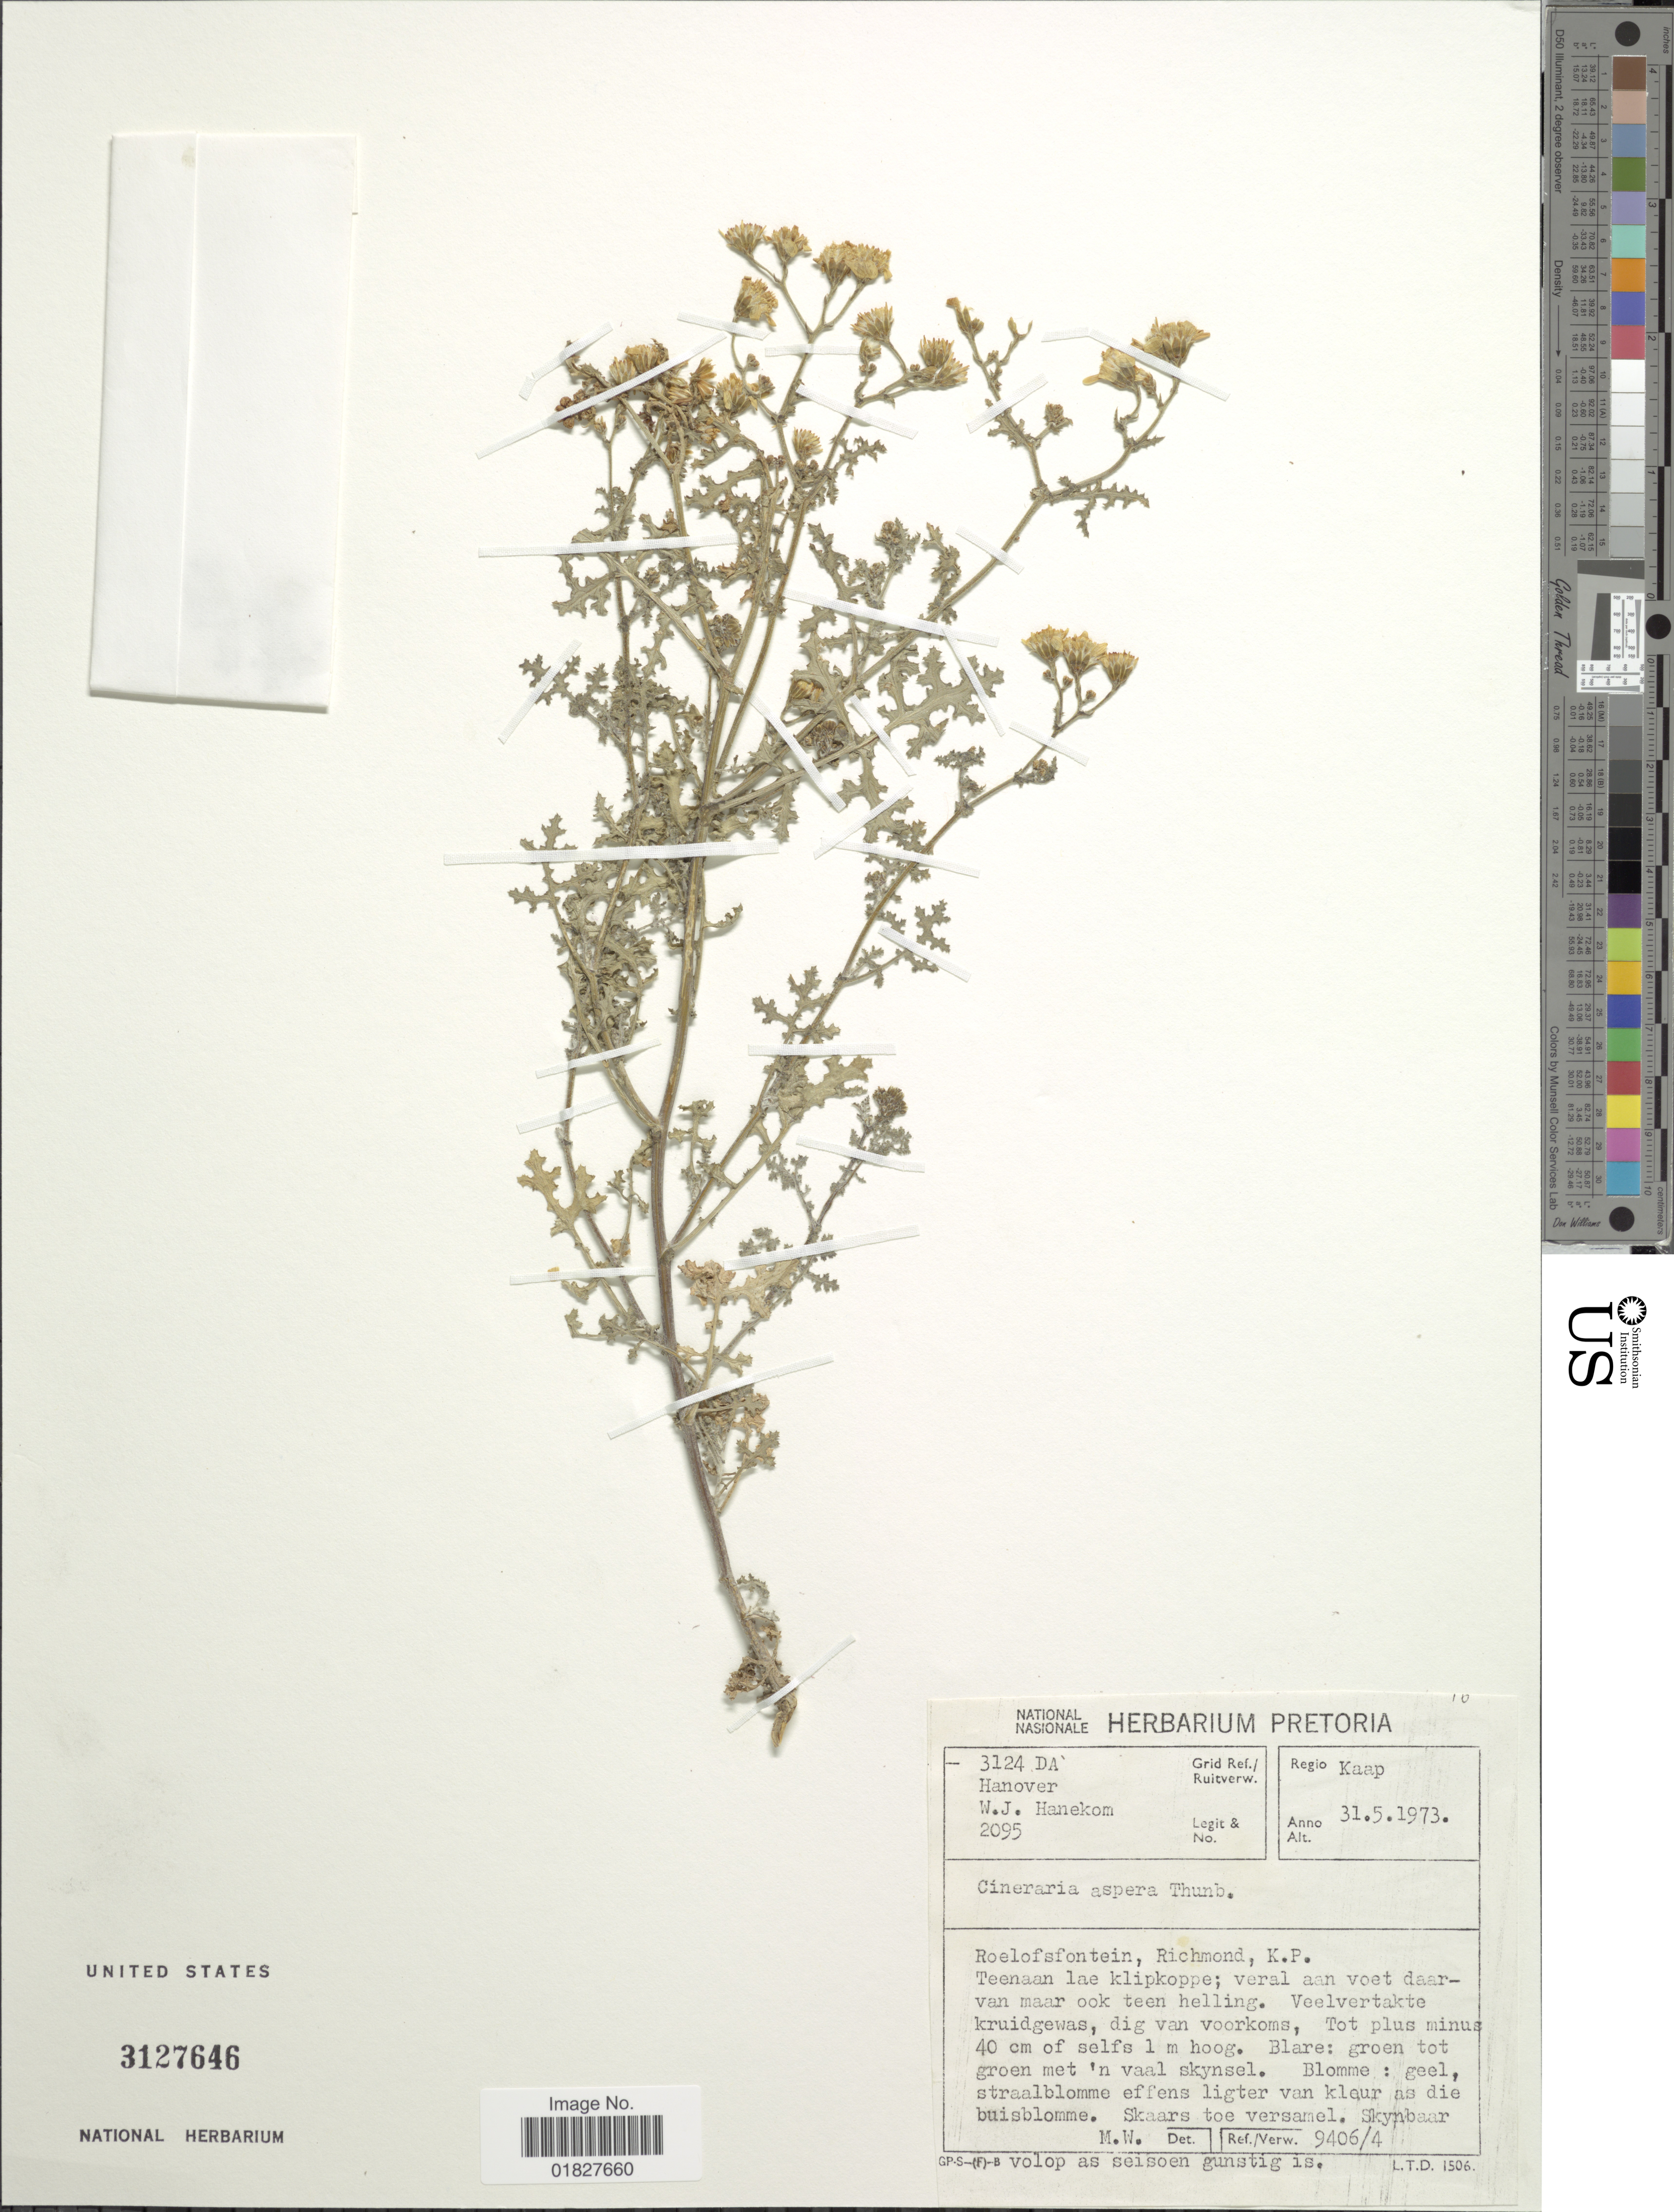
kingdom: Plantae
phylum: Tracheophyta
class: Magnoliopsida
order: Asterales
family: Asteraceae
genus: Cineraria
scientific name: Cineraria aspera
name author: Thunb.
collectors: W. Hanekom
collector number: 2095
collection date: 1973-05-31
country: South Africa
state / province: Northern Cape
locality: Kaap, Roelofsfontein, Richmond, K. P.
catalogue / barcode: US 3127646